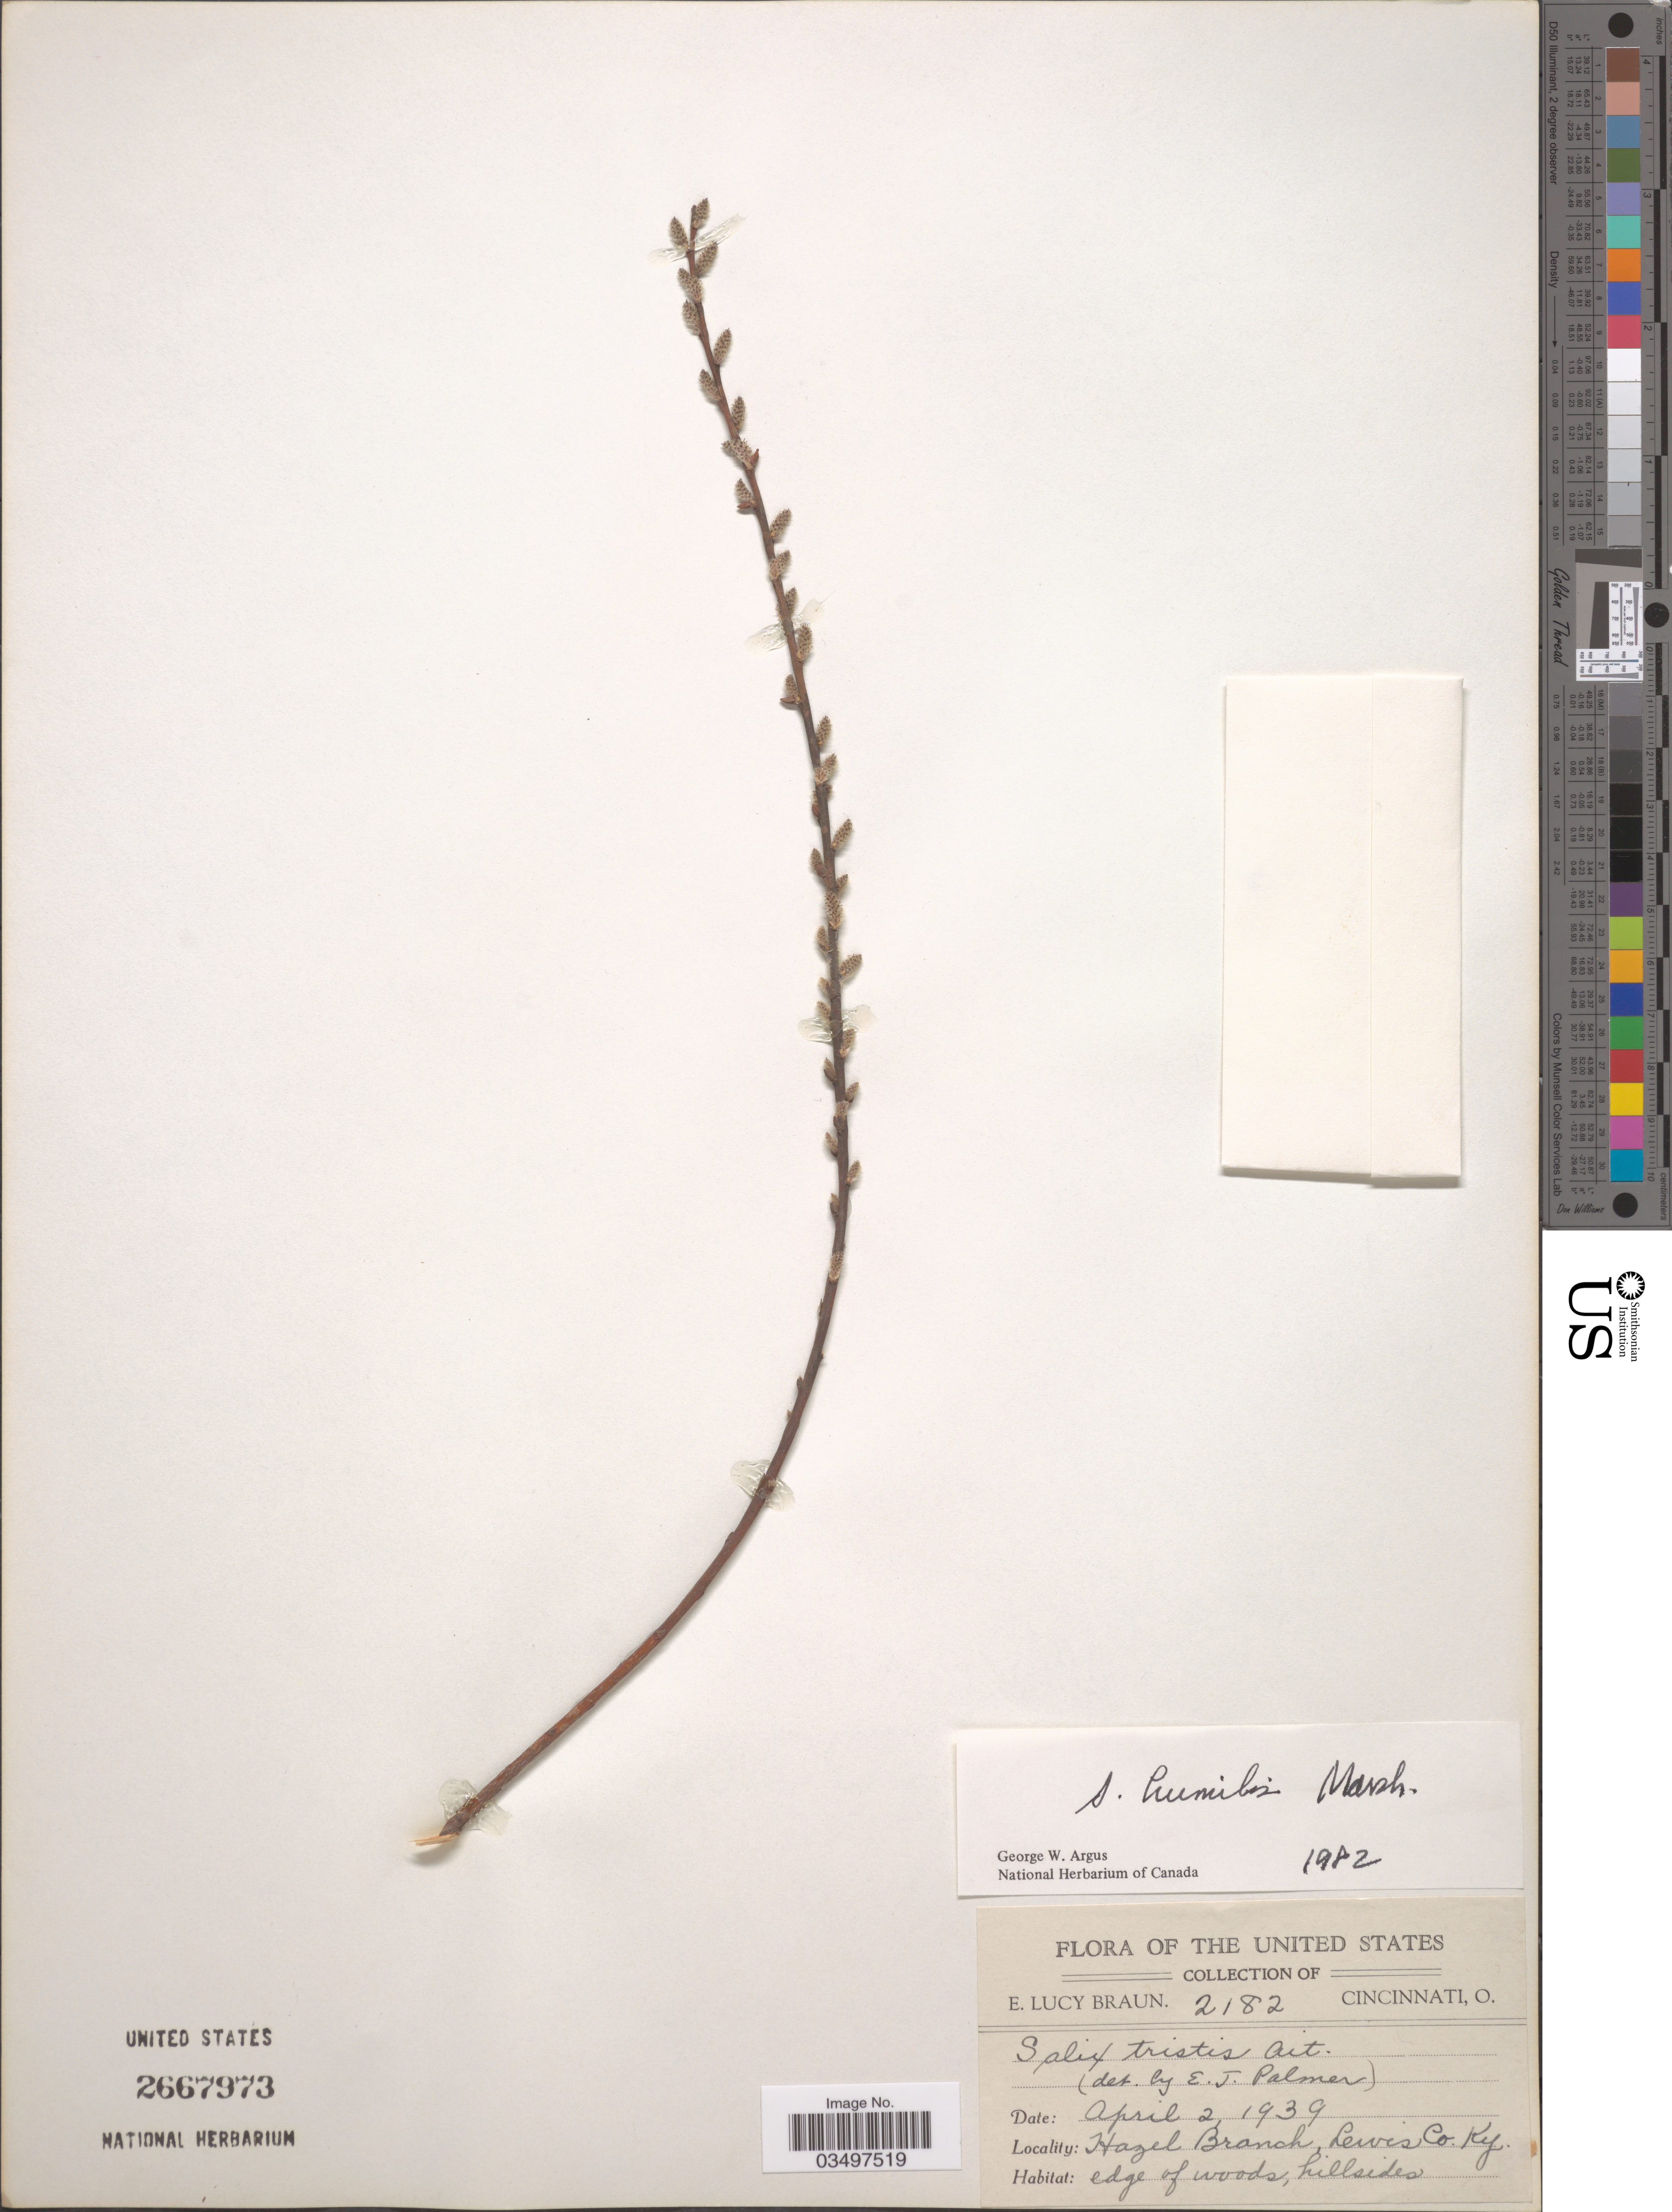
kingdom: Plantae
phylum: Tracheophyta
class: Magnoliopsida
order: Malpighiales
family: Salicaceae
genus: Salix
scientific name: Salix humilis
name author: Marshall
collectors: E. L. Braun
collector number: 2182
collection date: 1939-04-02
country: United States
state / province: Kentucky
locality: Hazel Branch, Lewis Co.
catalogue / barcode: US 2667973